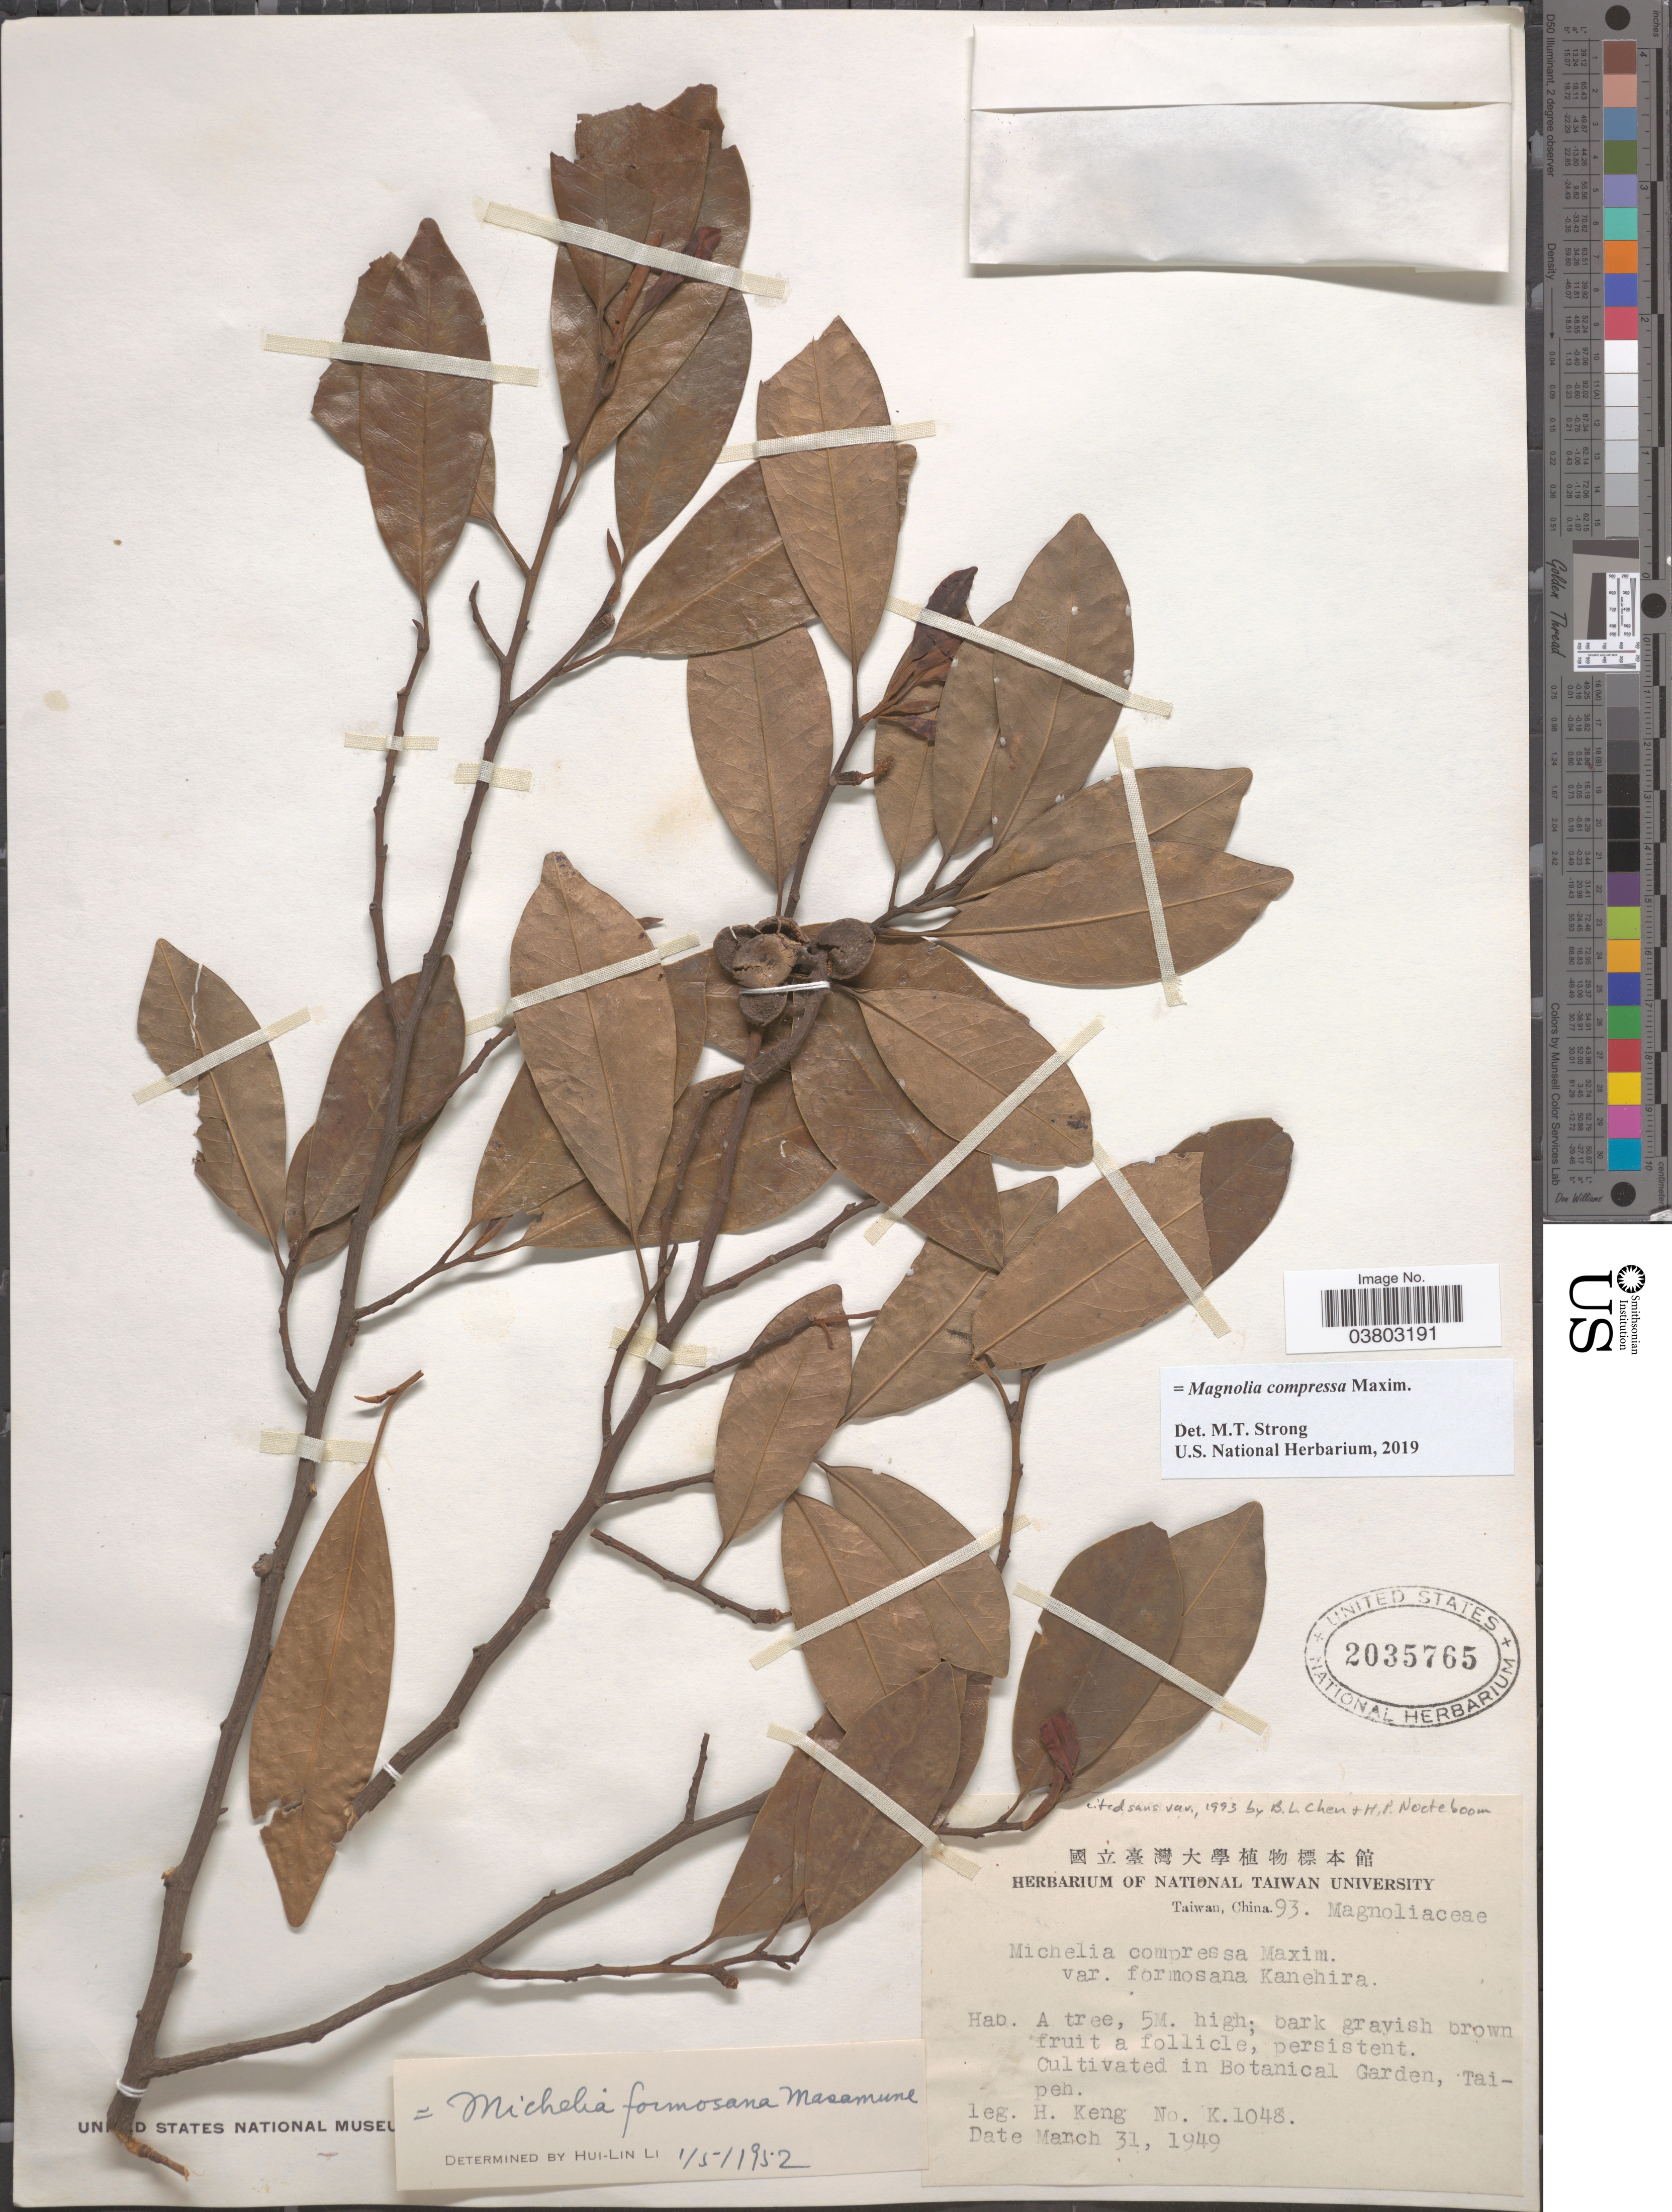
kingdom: Plantae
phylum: Tracheophyta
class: Magnoliopsida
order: Magnoliales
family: Magnoliaceae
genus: Magnolia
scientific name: Magnolia compressa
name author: Maxim.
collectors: H. Keng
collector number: K1048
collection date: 1949-03-31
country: Taiwan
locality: In Botanical Garden, Taipeh.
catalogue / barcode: US 2035765